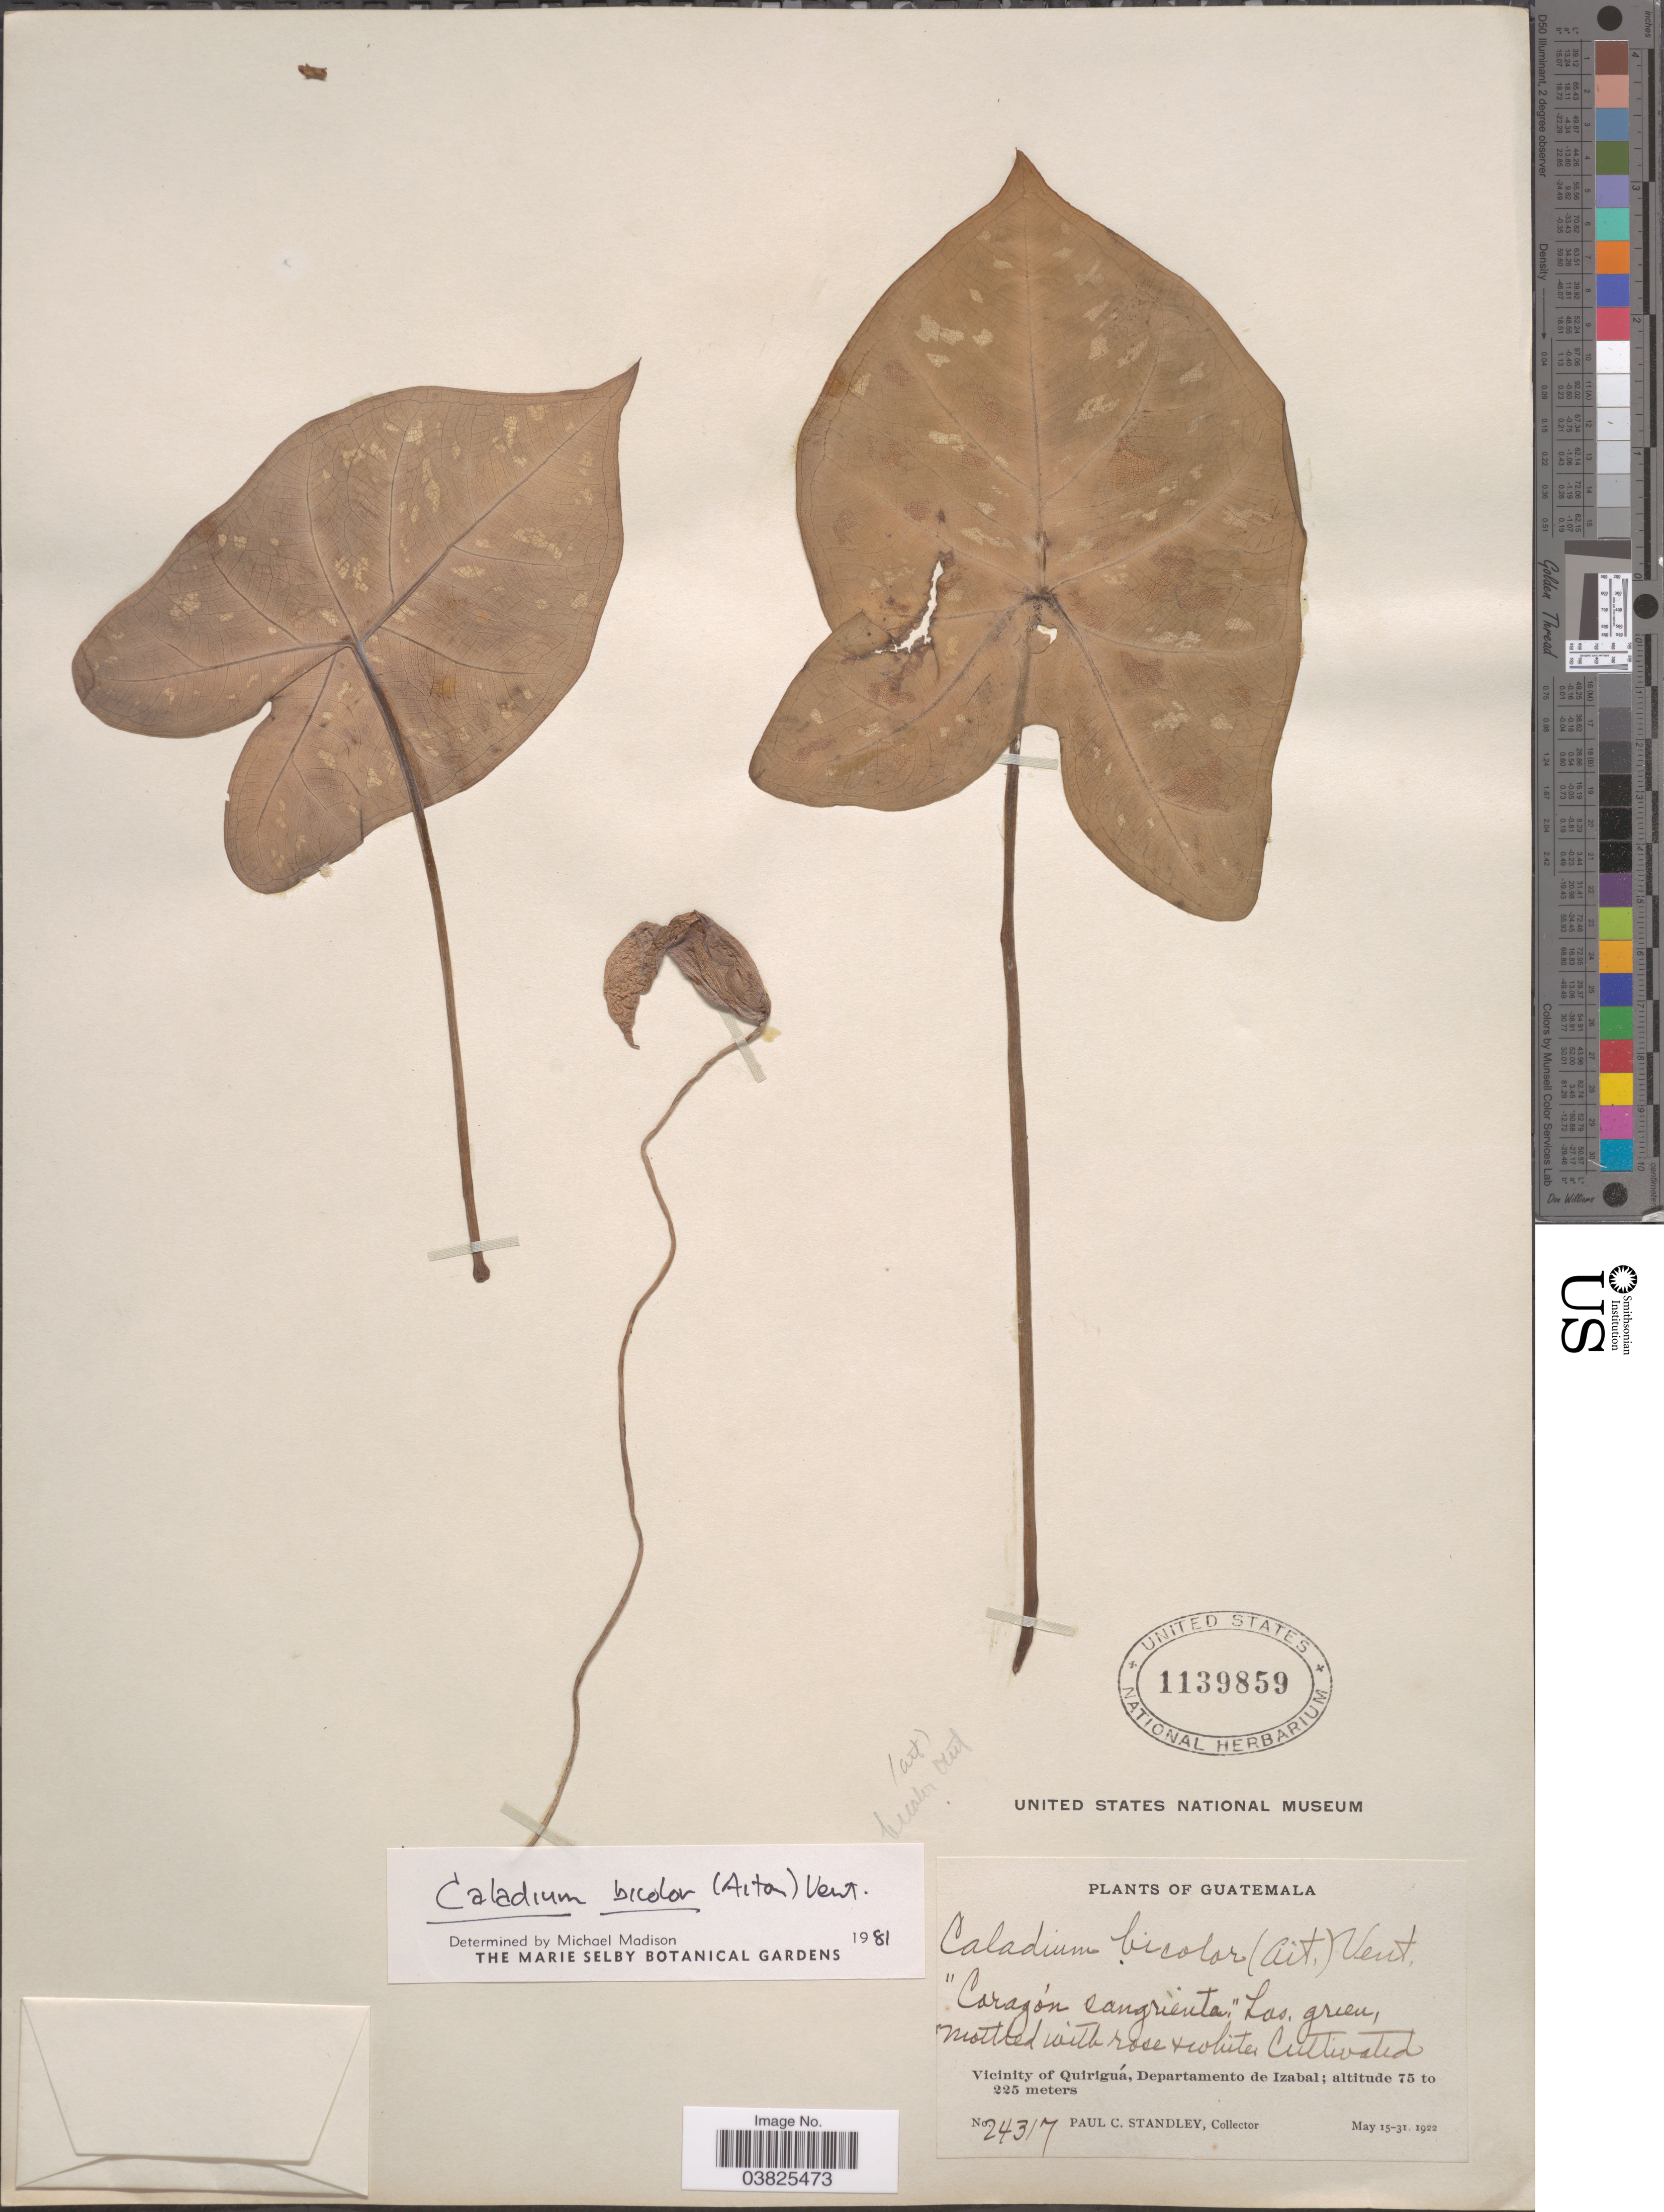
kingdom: Plantae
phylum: Tracheophyta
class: Liliopsida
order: Alismatales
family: Araceae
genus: Caladium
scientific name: Caladium bicolor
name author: (Aiton) Vent.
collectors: P. C. Standley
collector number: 24317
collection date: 1922-05-15/1922-05-31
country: Guatemala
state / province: Izabal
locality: Vicinity of Quiriguá, Departamento de Izabal.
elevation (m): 75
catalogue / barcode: US 1139859